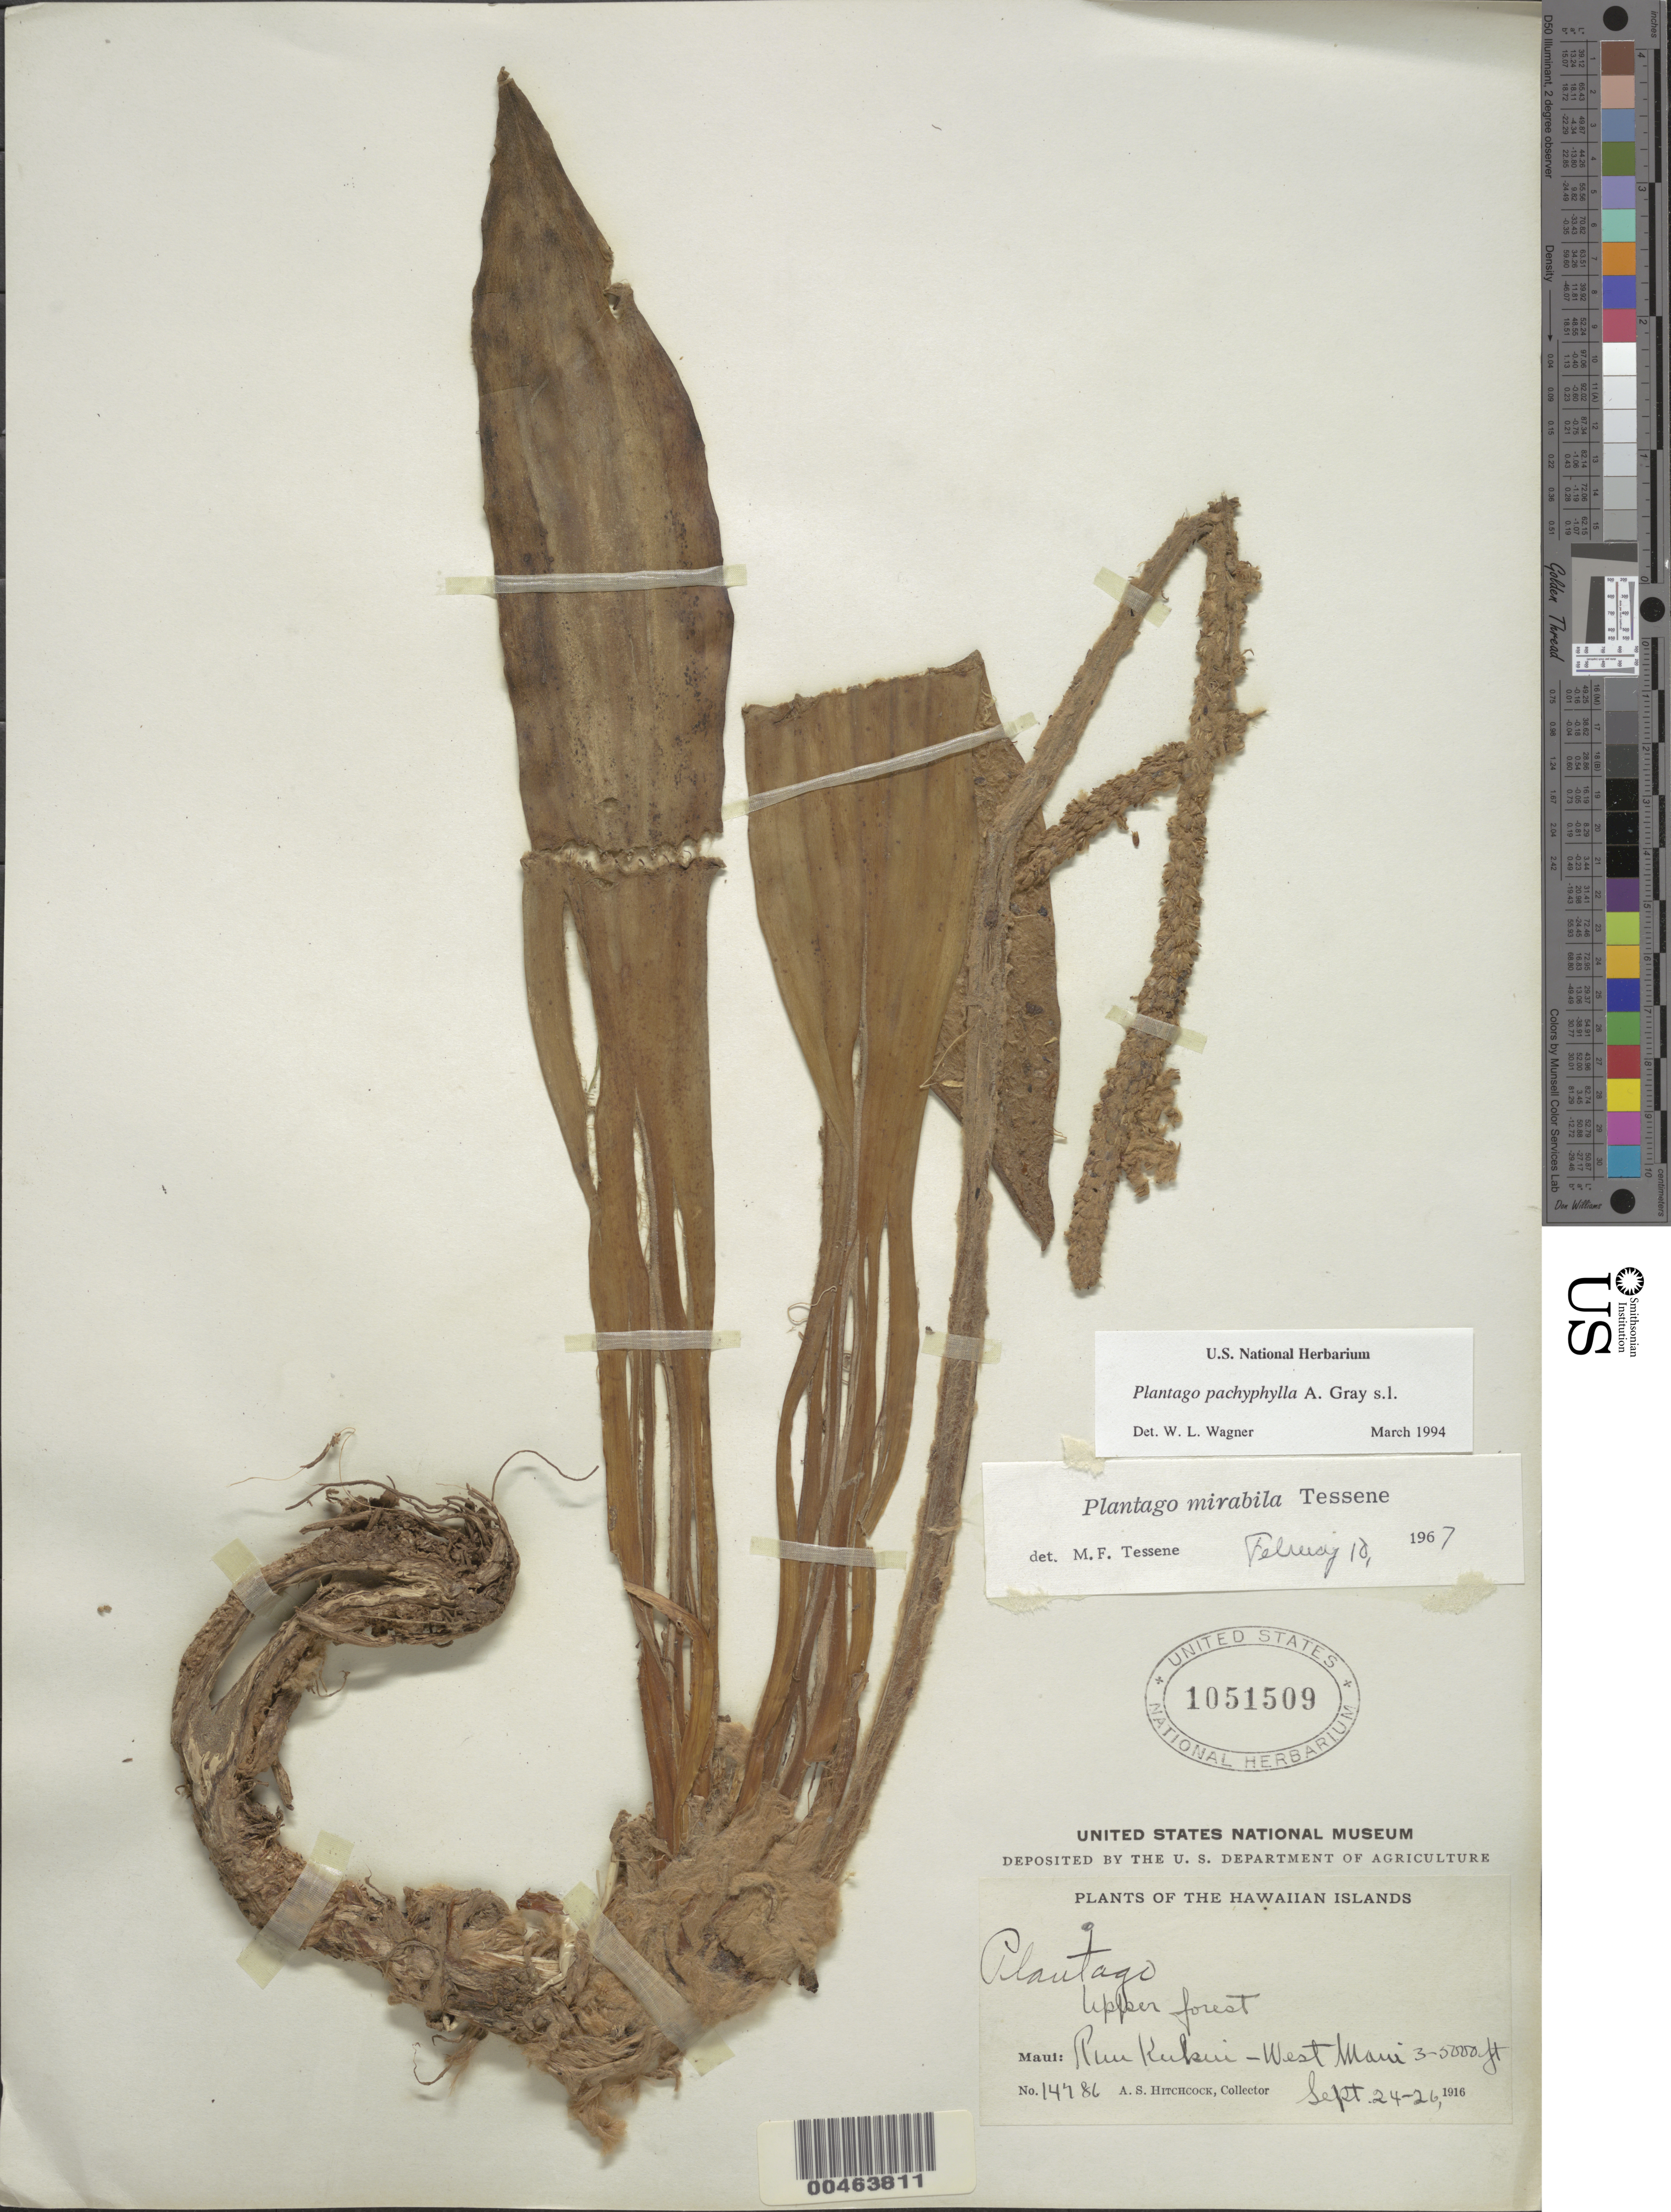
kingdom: Plantae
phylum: Tracheophyta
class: Magnoliopsida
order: Lamiales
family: Plantaginaceae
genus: Plantago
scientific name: Plantago pachyphylla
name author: A. Gray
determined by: Wagner, W. L., (BOT), Smithsonian Institution - National Museum of Natural History (UNITED STATES)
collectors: A. S. Hitchcock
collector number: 14786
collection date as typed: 24 Sep 1916 to 26 Sep 1916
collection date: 1916-09-24/1916-09-26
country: United States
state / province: Hawaii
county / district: Maui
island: Maui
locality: Puu Kukui - West Maui, upper forest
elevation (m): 914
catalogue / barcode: US 1051509